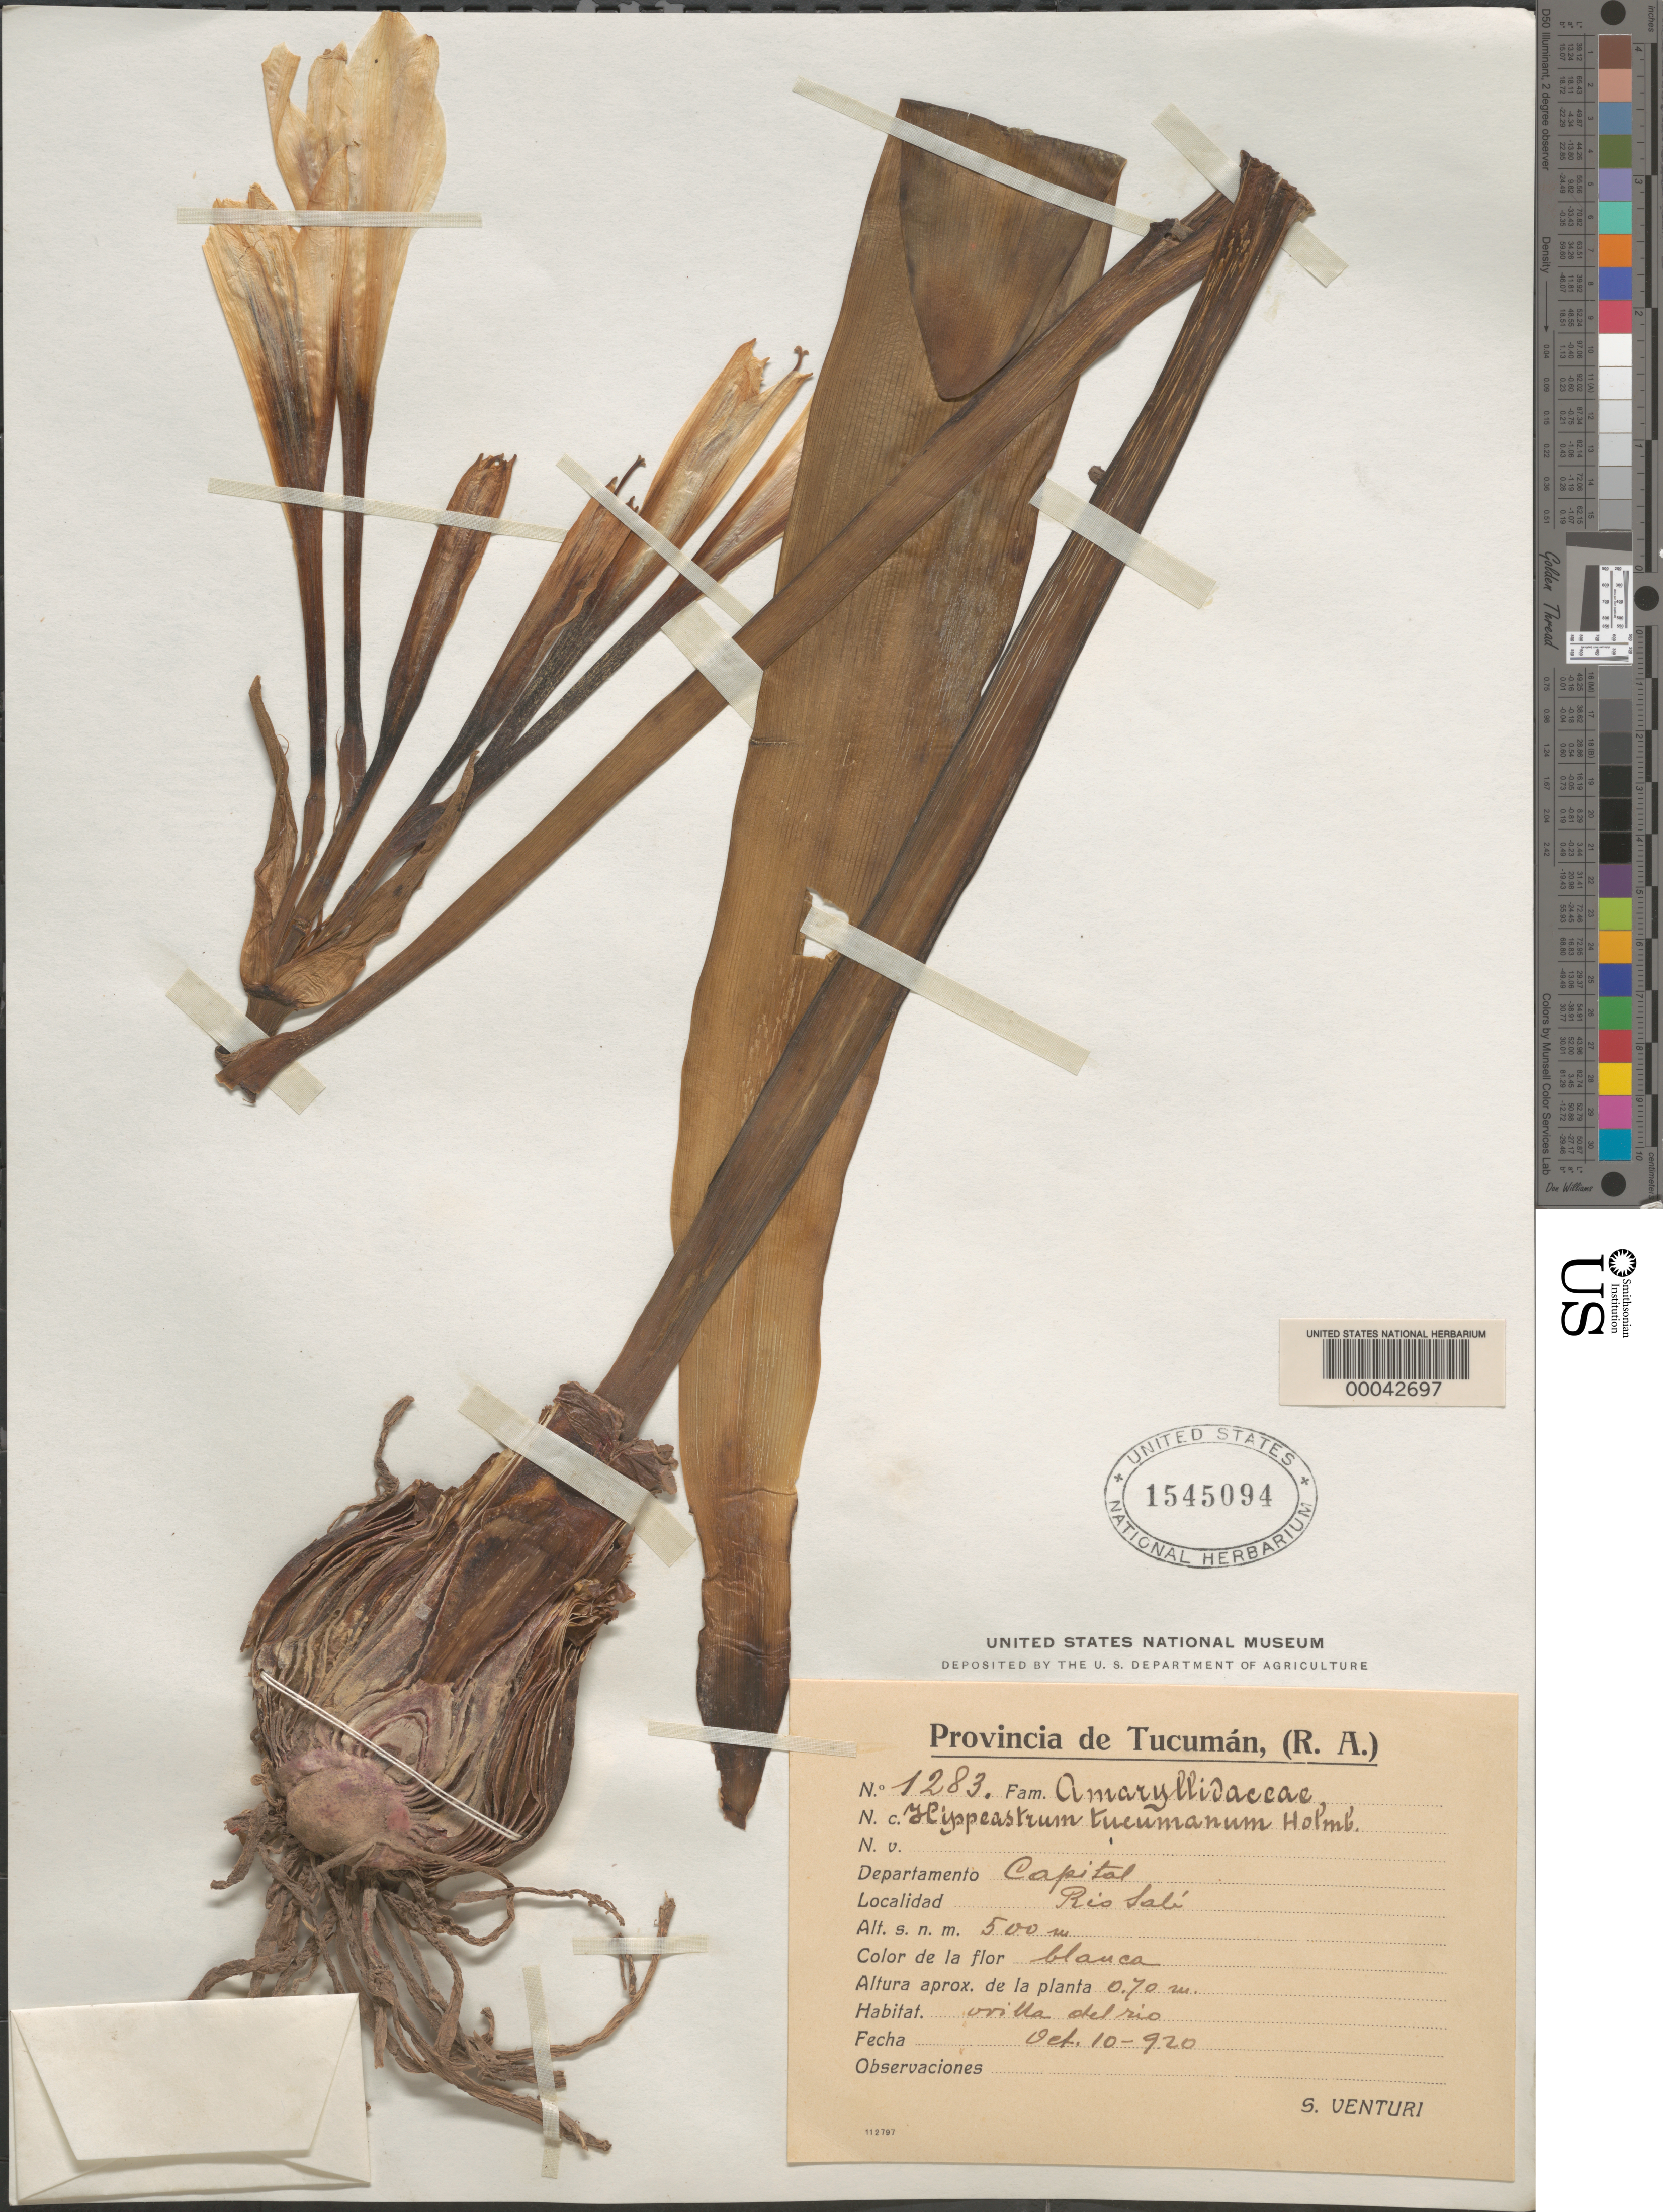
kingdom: Plantae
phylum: Tracheophyta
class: Liliopsida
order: Asparagales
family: Amaryllidaceae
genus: Hippeastrum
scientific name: Hippeastrum tucumanum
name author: E. Holmb.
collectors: S. Venturi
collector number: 1283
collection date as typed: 10 Oct 1920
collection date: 1920-10-10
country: Argentina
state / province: Tucumán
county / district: Capital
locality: Rio Sali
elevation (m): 500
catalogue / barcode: US 1545094